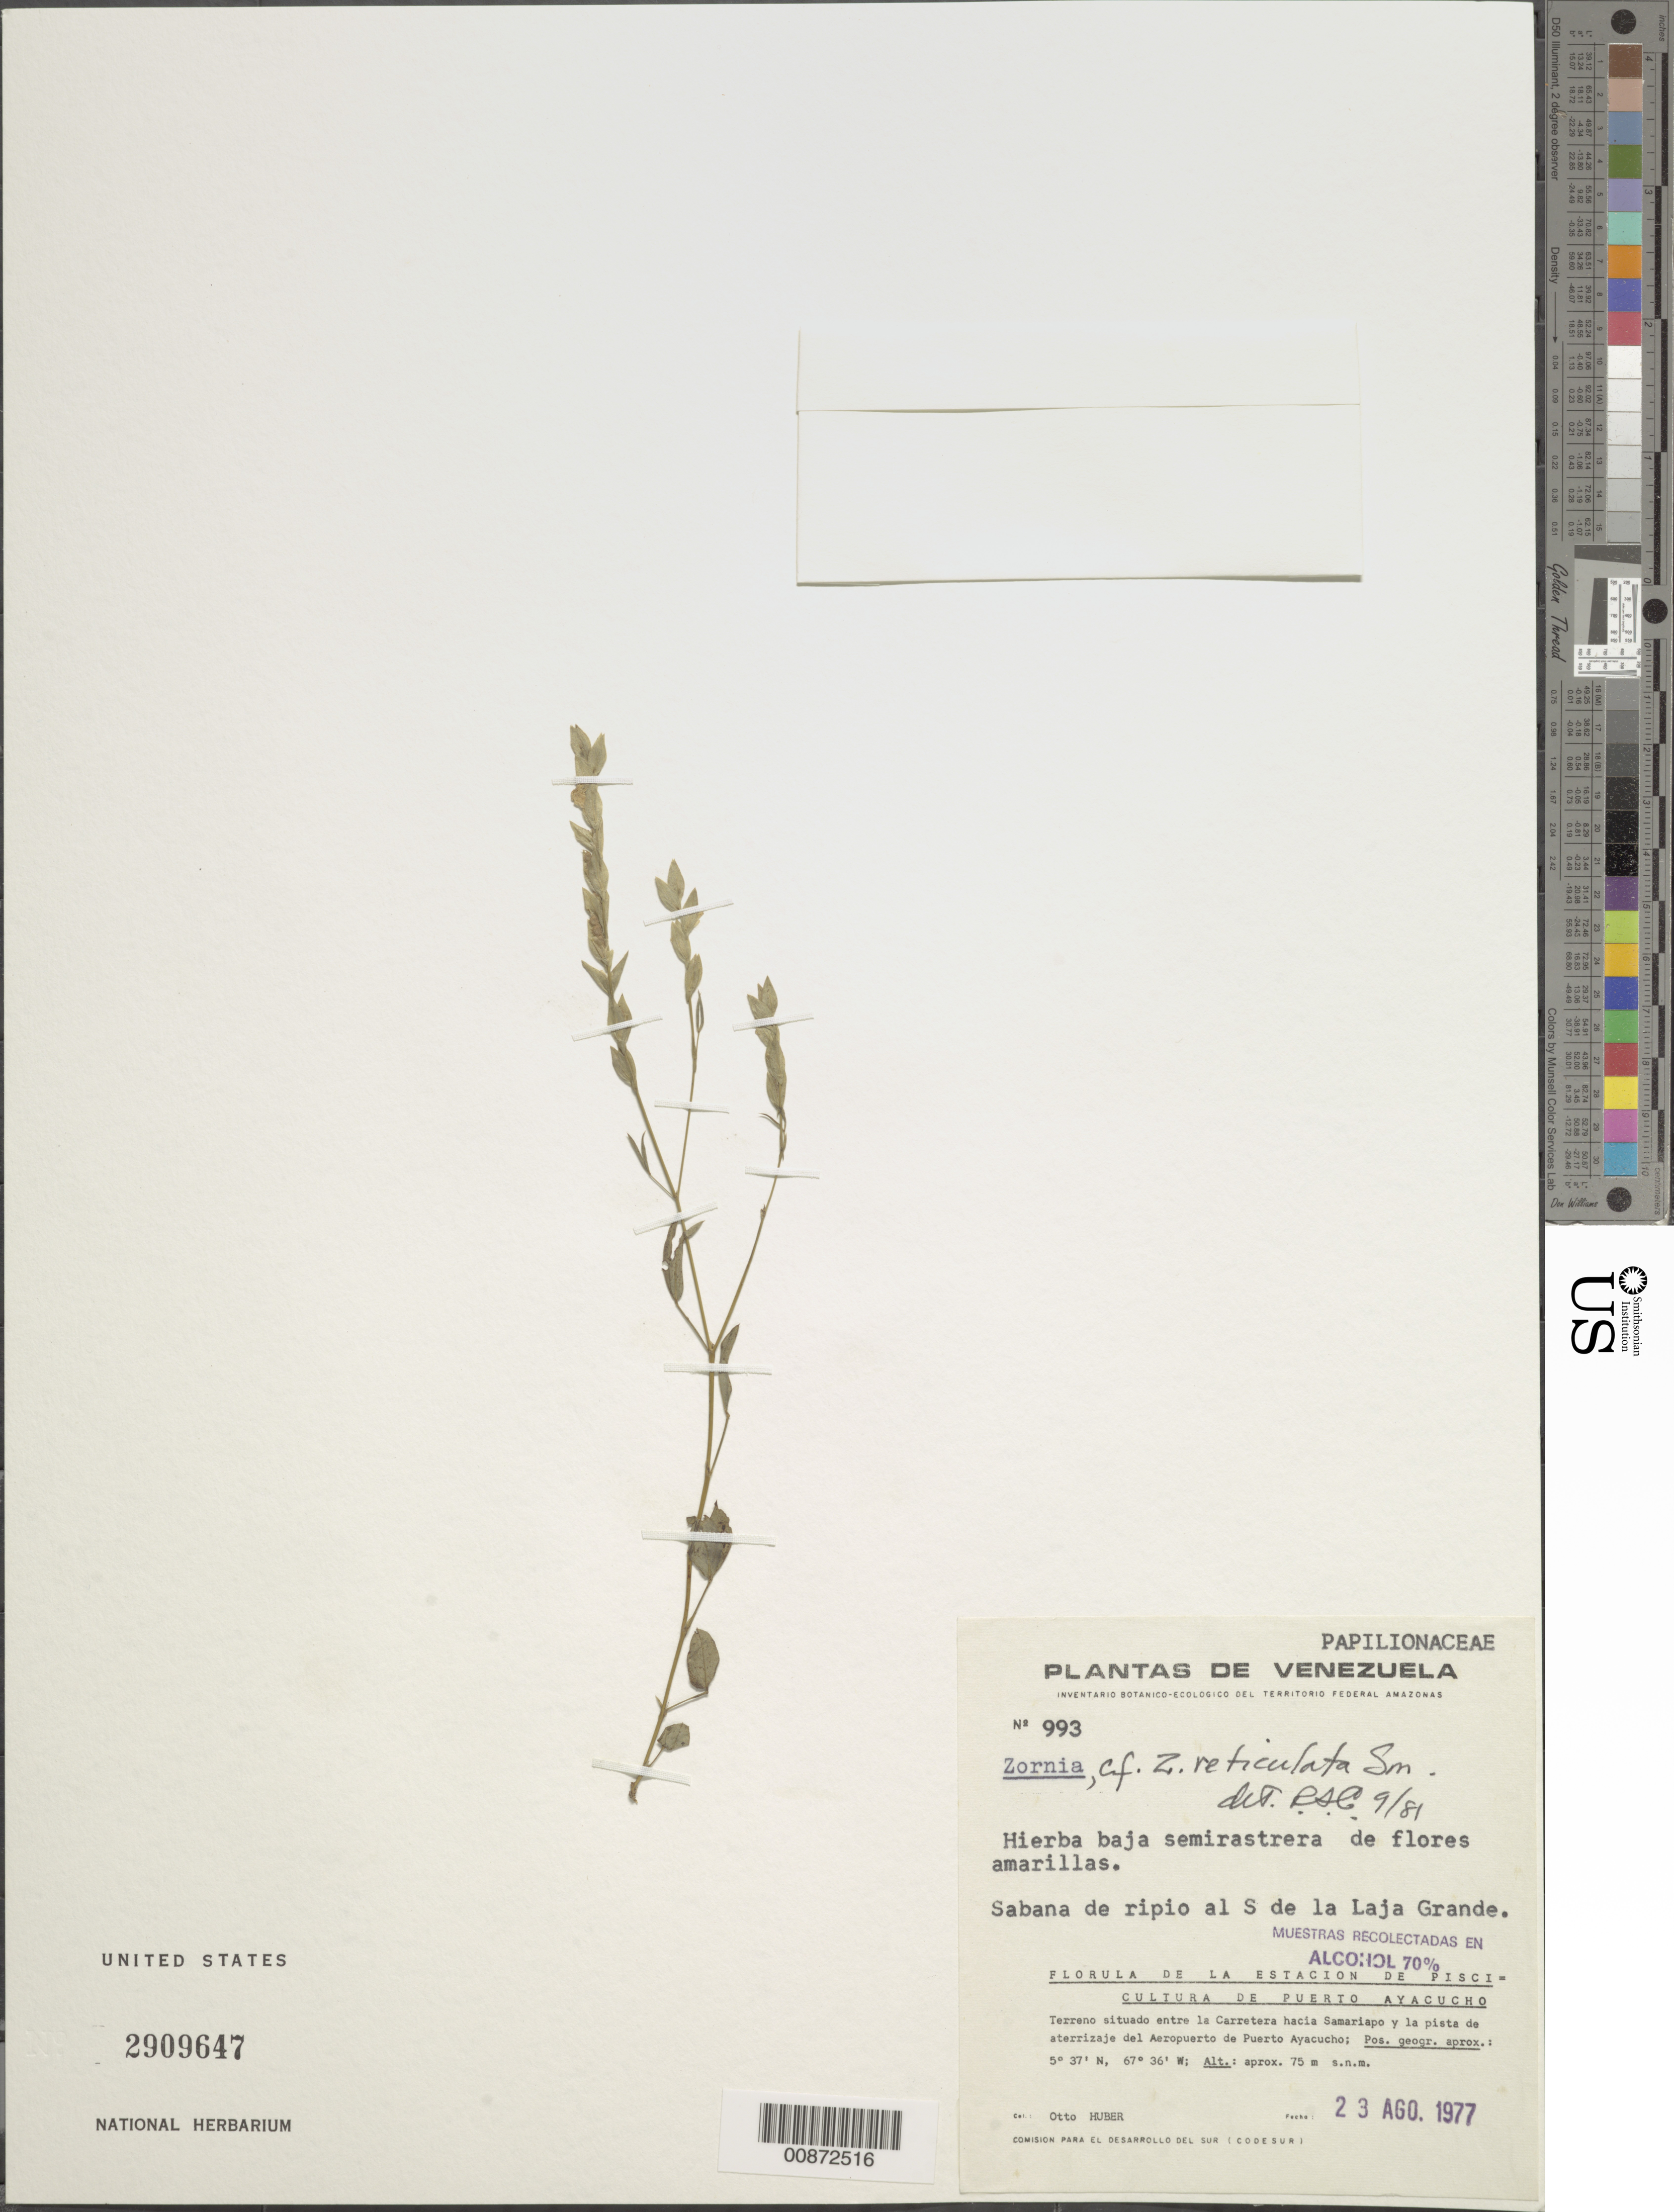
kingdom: Plantae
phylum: Tracheophyta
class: Magnoliopsida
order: Fabales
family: Fabaceae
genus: Zornia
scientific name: Zornia reticulata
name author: Sm.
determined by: Cowan, R. S.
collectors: O. Huber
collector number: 993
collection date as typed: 23-Aug-77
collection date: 1977-08-23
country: Venezuela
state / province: Amazonas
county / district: Atures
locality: Puerto Ayacucho, carretera hacia Samariapo y la pista de aterrizaje del Aeropuerto de Puerto Ayacucho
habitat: Sabana de ripio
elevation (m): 75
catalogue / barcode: US 2909647